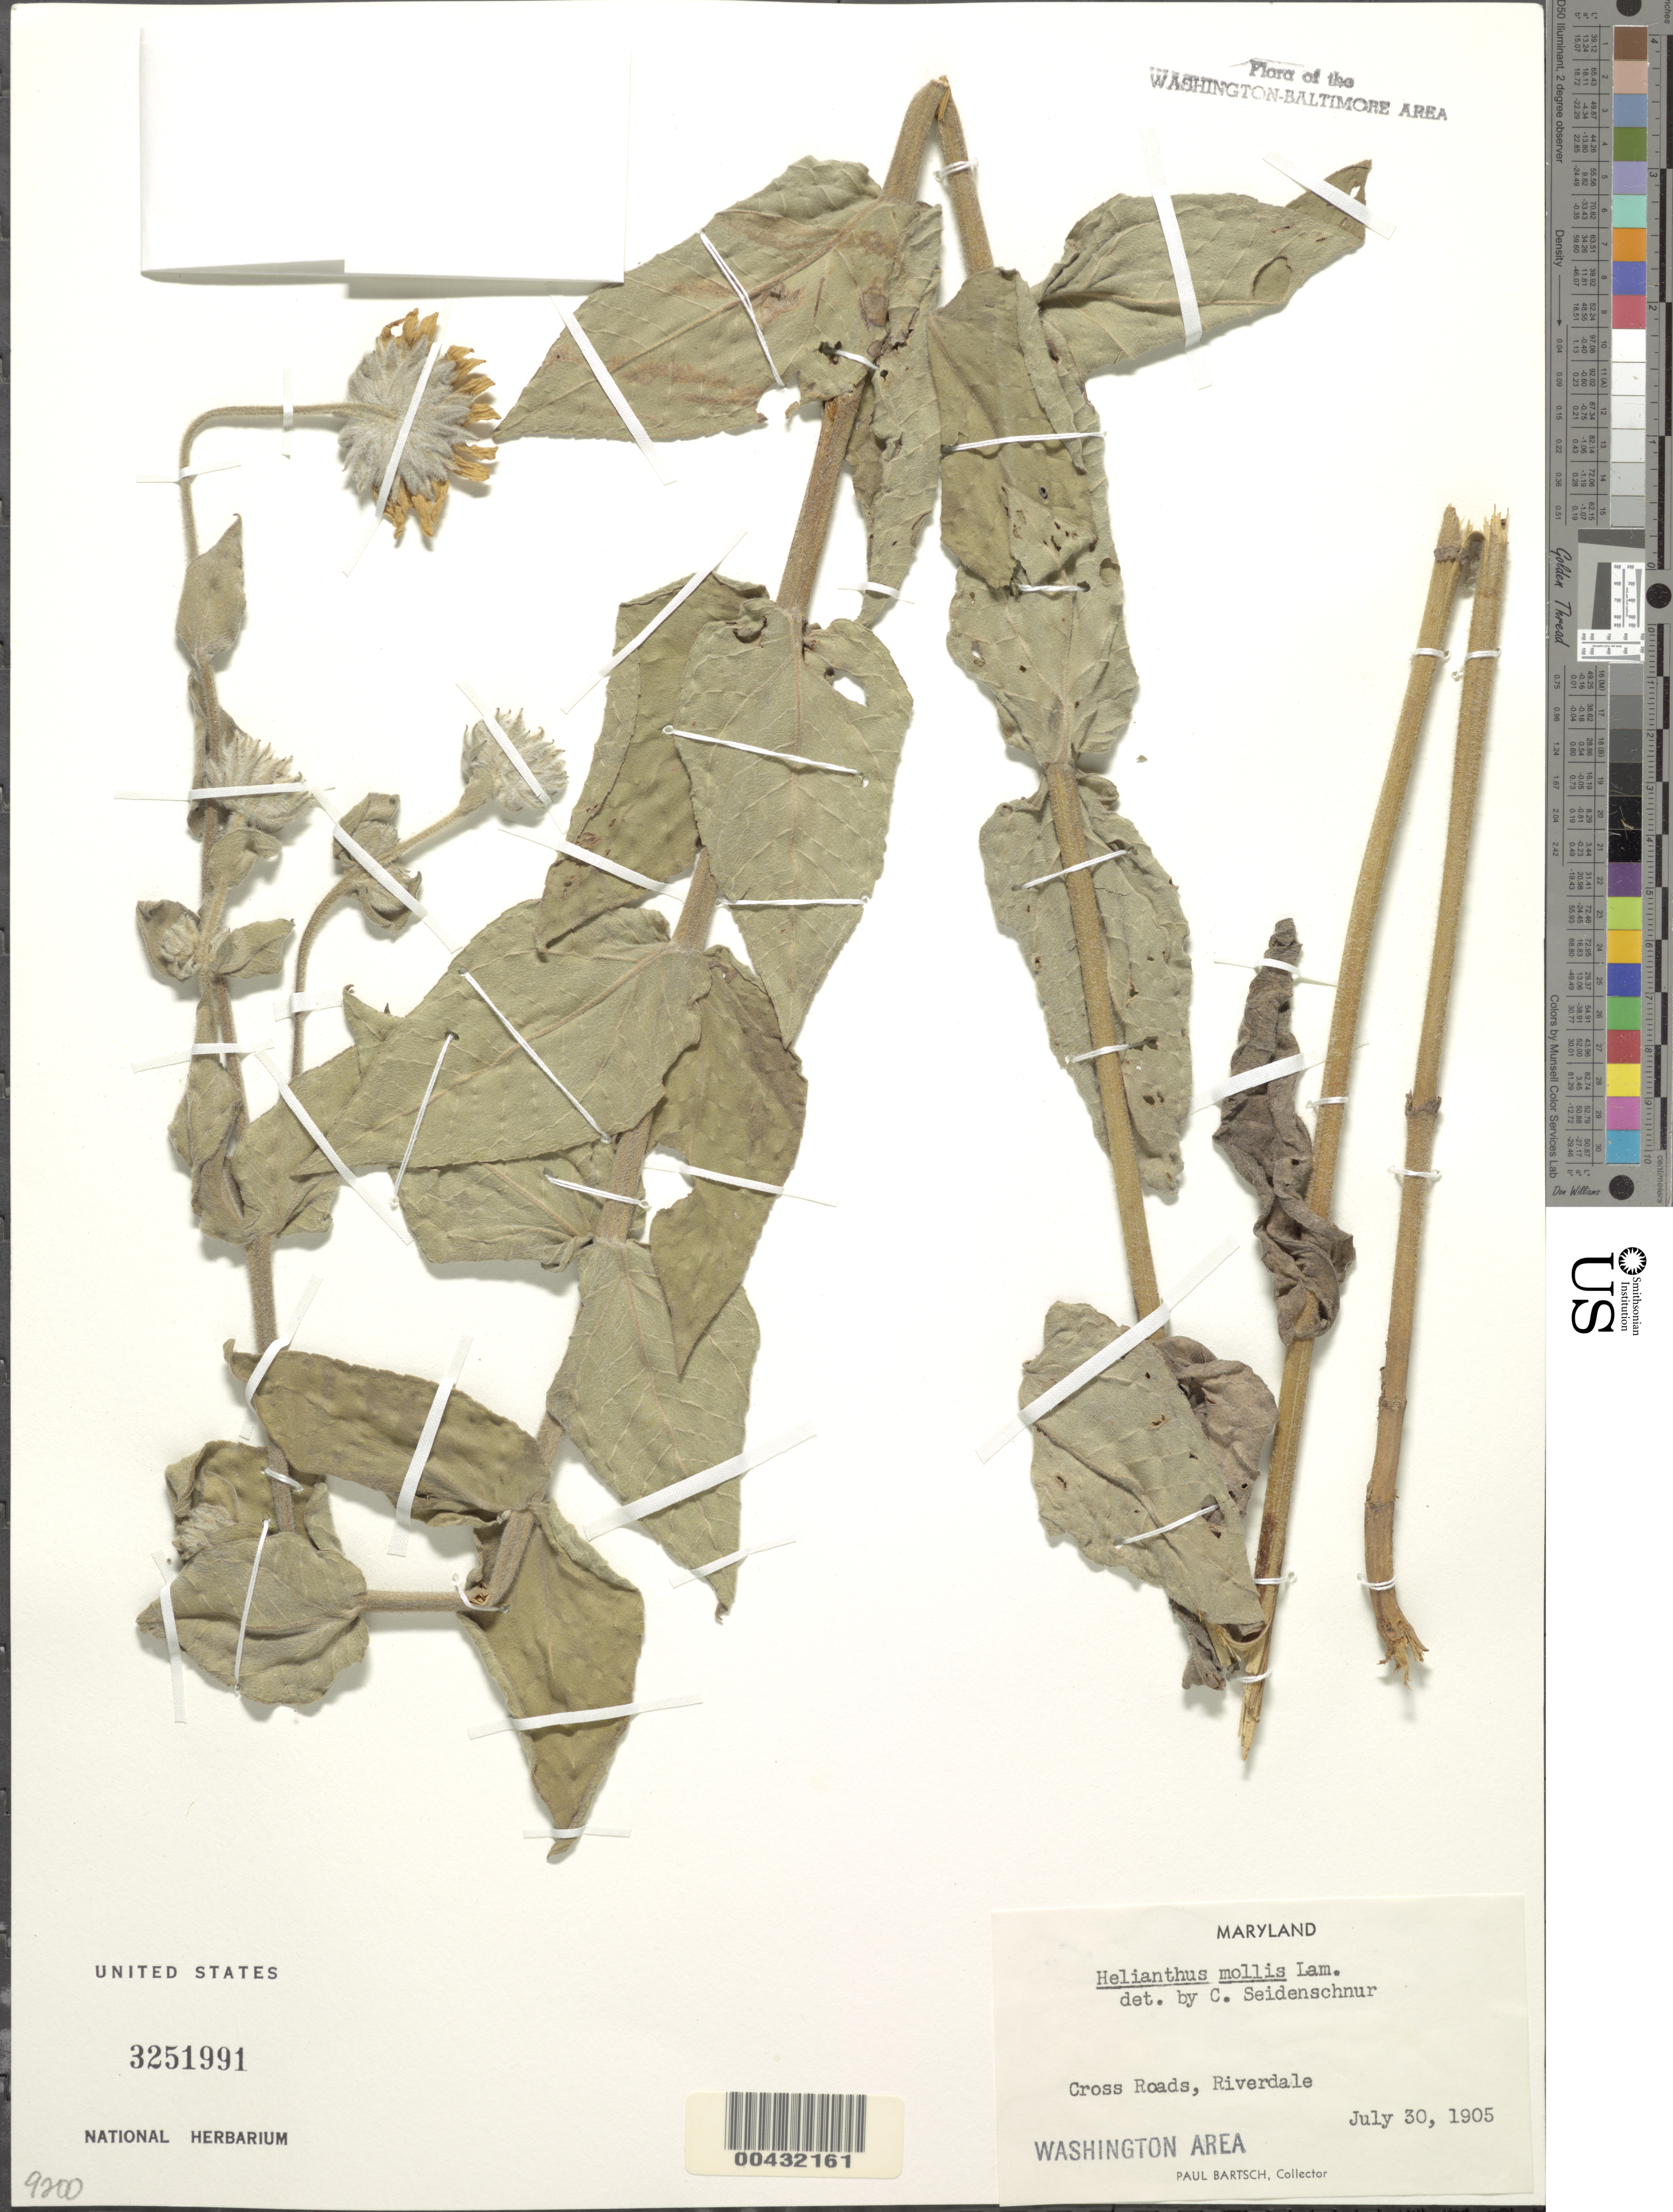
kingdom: Plantae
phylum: Tracheophyta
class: Magnoliopsida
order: Asterales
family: Asteraceae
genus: Helianthus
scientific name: Helianthus mollis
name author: Lam.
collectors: P. Bartsch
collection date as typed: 30 Jul 1905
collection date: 1905-07-30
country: United States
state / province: Maryland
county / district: Prince George's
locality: Riverdale Cross Roads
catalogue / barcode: US 3251991